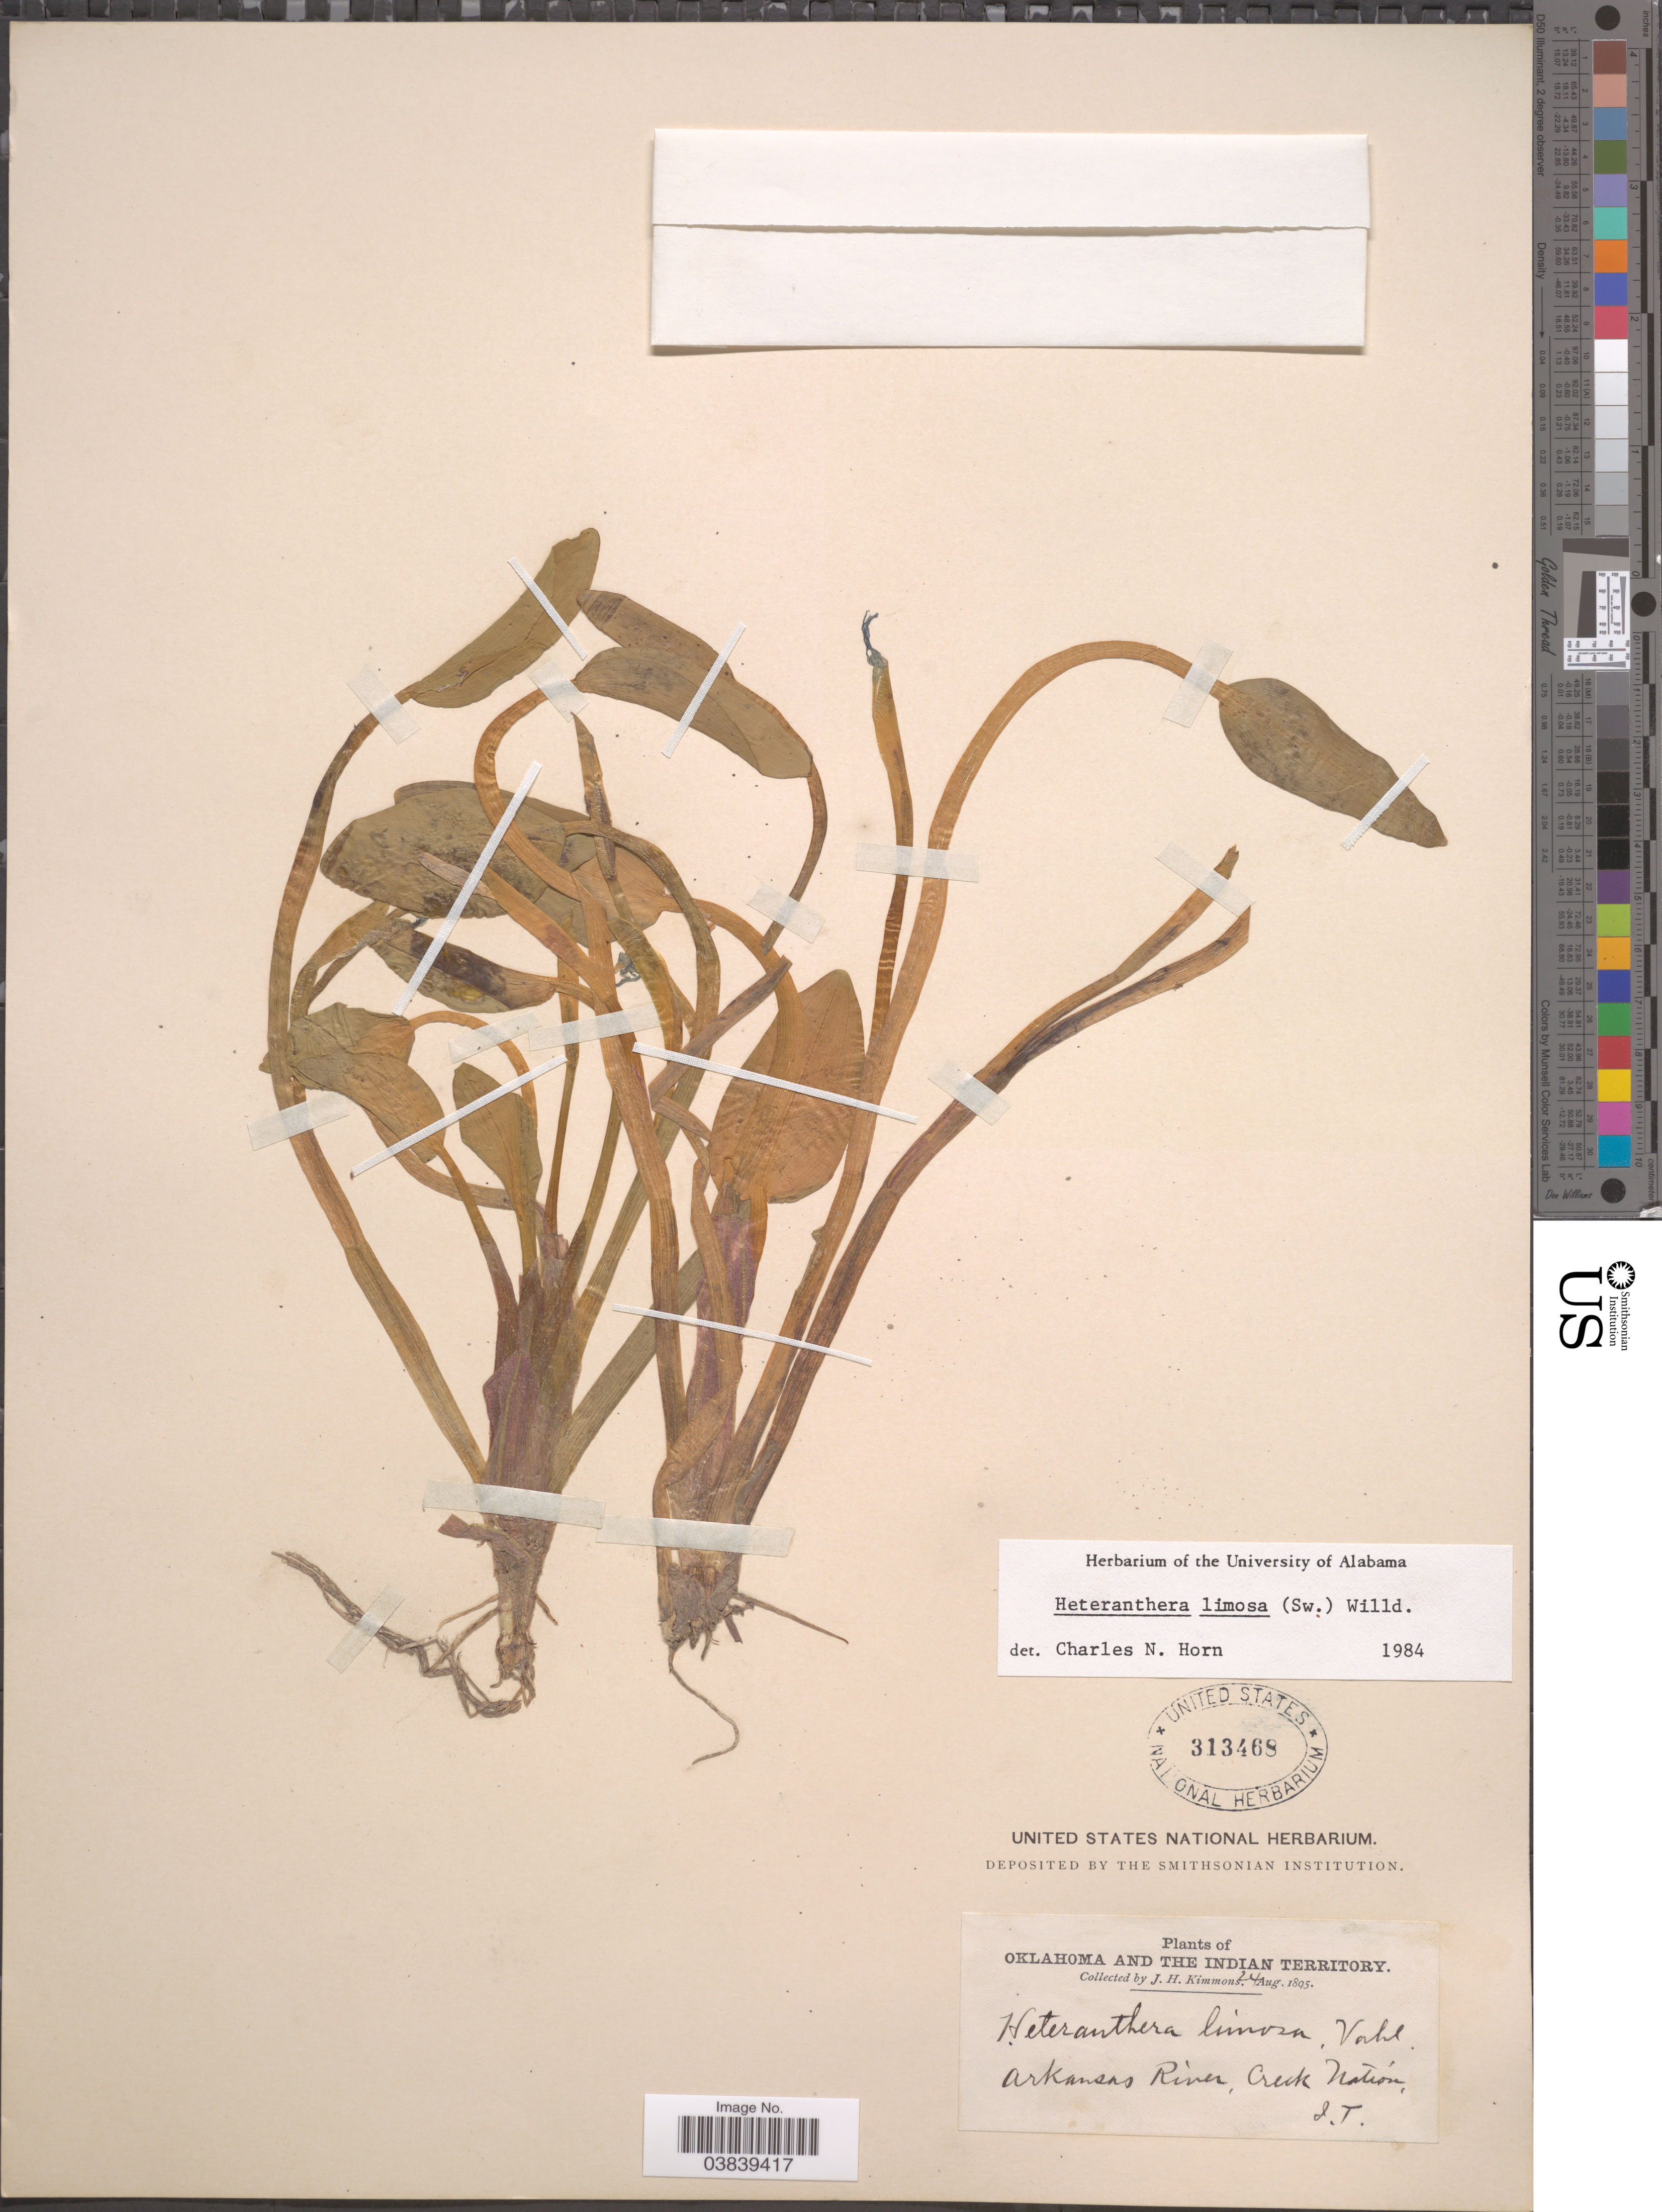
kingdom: Plantae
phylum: Tracheophyta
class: Liliopsida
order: Commelinales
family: Pontederiaceae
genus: Heteranthera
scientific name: Heteranthera limosa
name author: (Sw.) Willd.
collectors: J. Kimmons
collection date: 1895-08-24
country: United States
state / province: Oklahoma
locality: The Indian Territory. Arkansas River, Creek Nation.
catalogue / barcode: US 313468